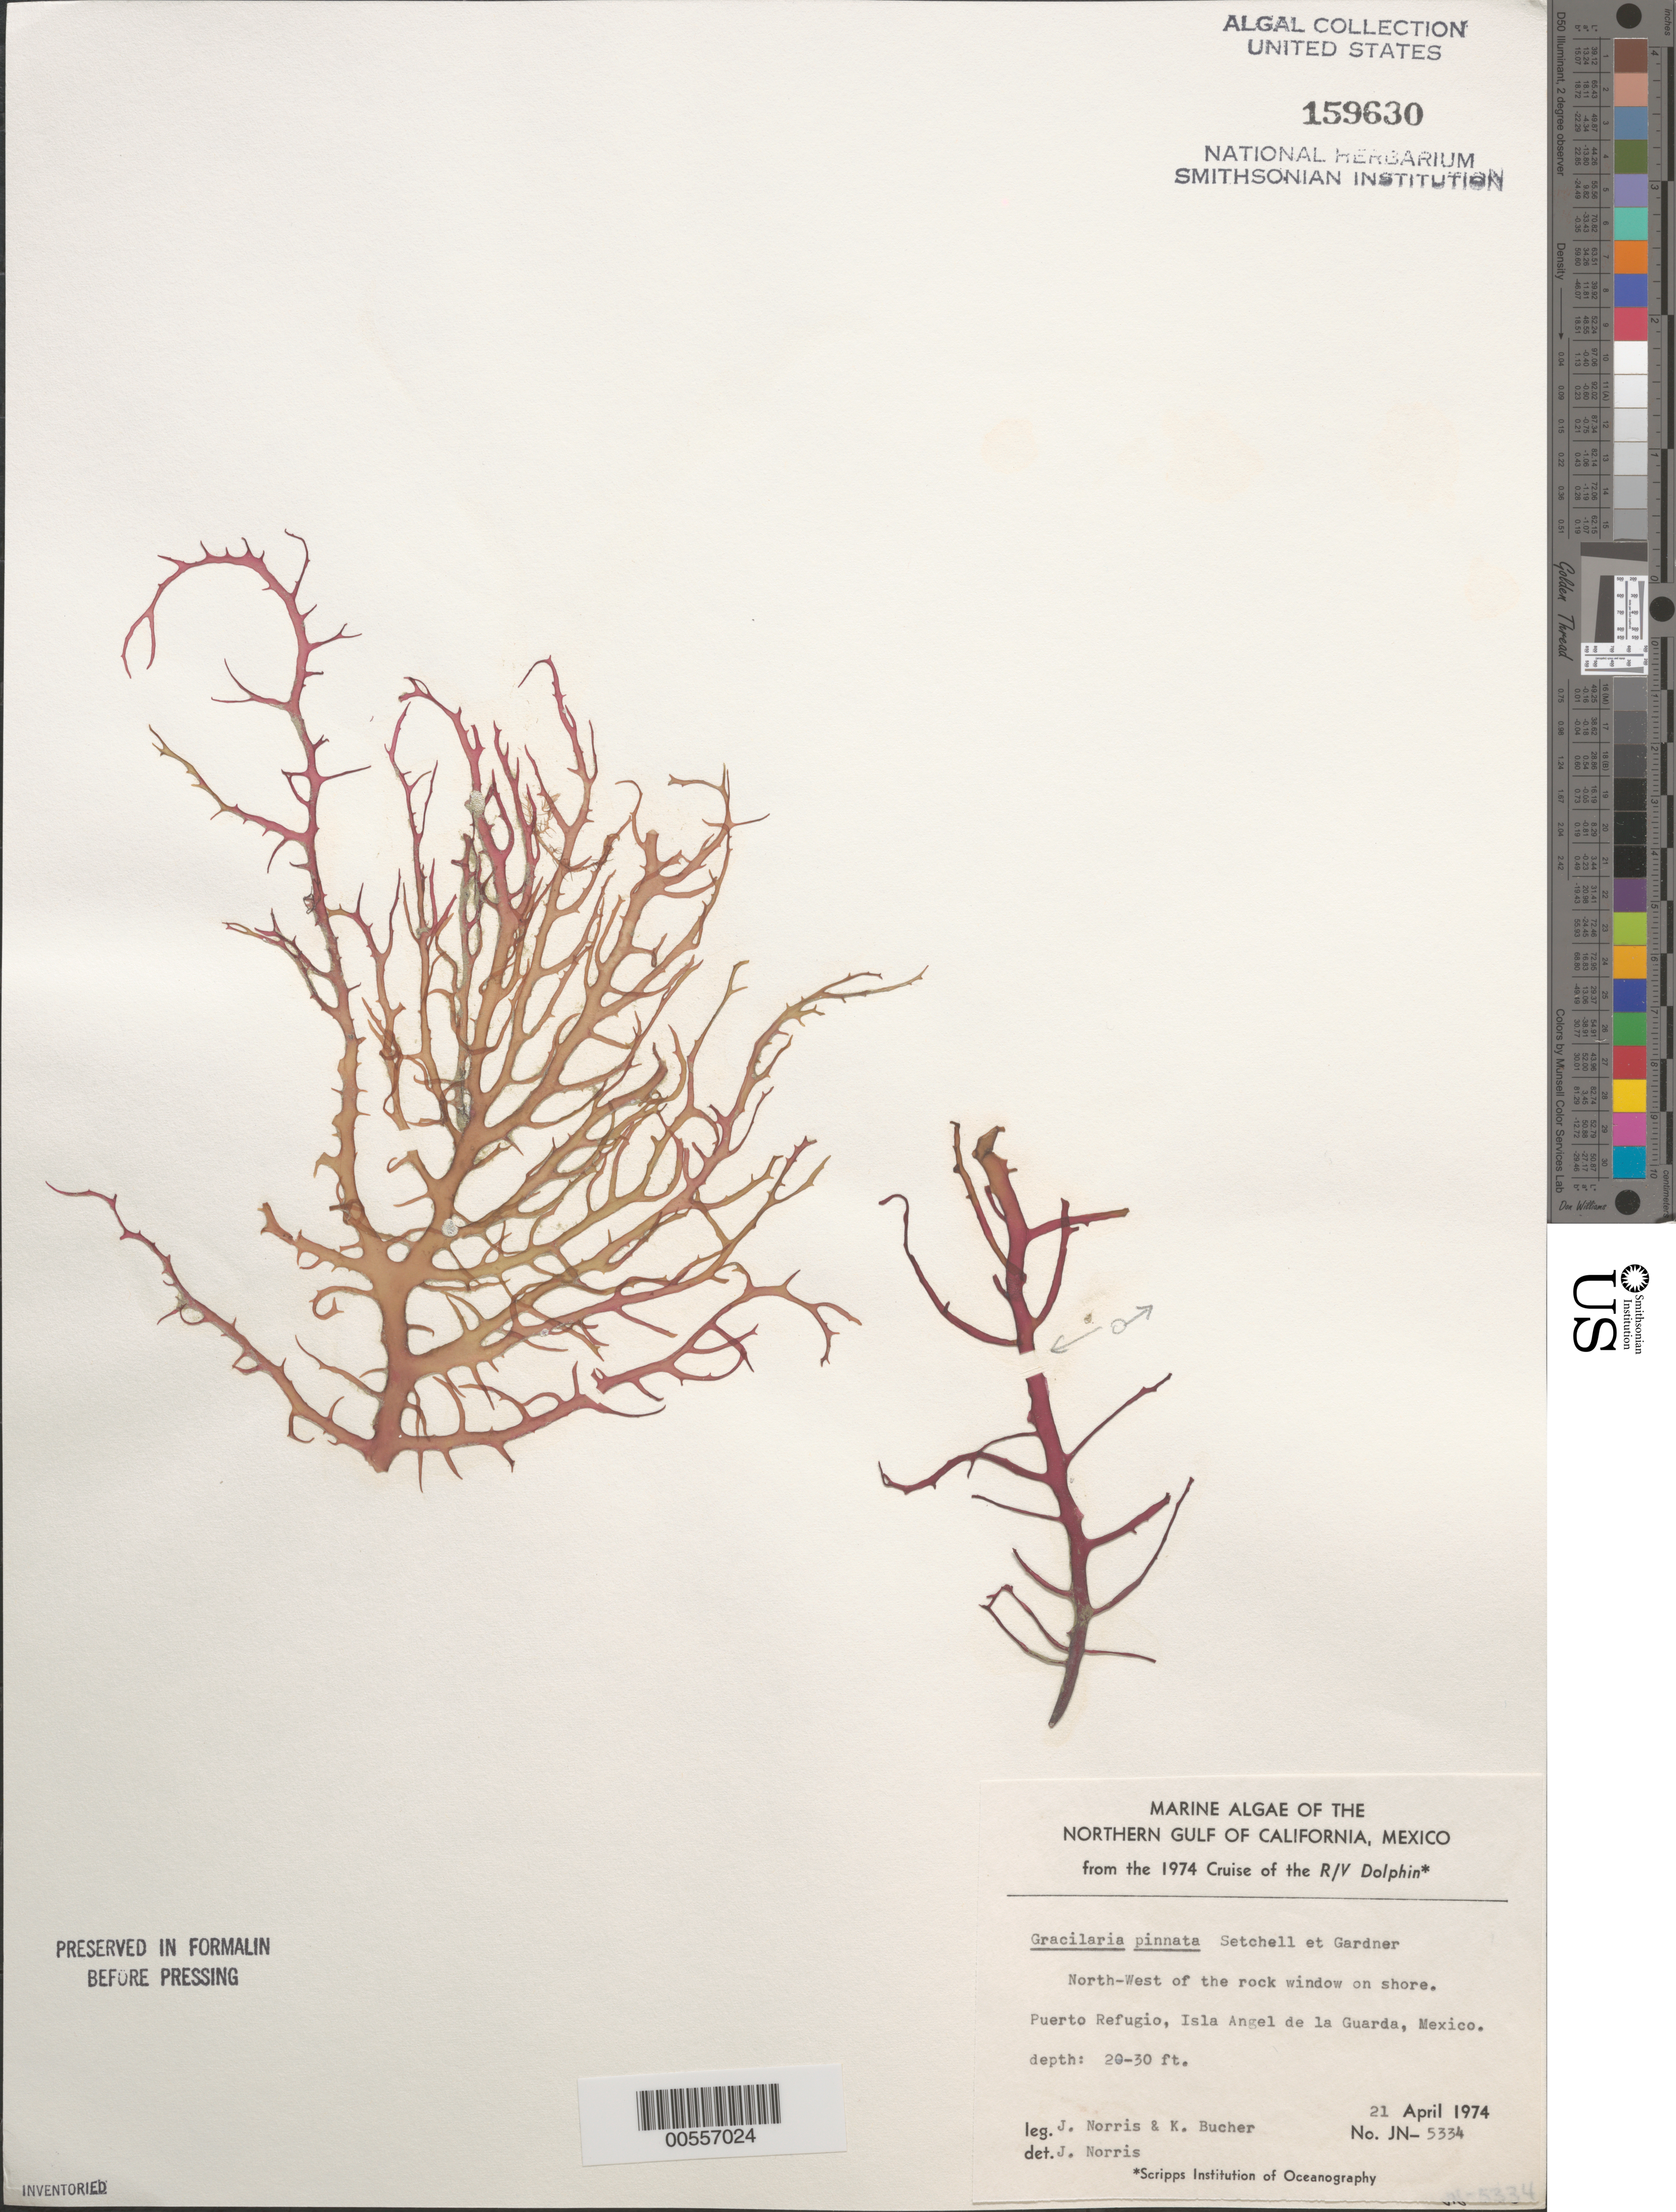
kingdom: Plantae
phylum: Rhodophyta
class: Florideophyceae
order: Gracilariales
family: Gracilariaceae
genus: Gracilaria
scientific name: Gracilaria pinnata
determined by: Norris, James N.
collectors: J. N. Norris & K. E. Bucher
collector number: JN-5334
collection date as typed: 21 Apr 1974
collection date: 1974-04-21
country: Mexico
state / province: Baja California Norte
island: Isla Angel de la Guarda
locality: Puerto Refugio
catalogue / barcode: US 159630